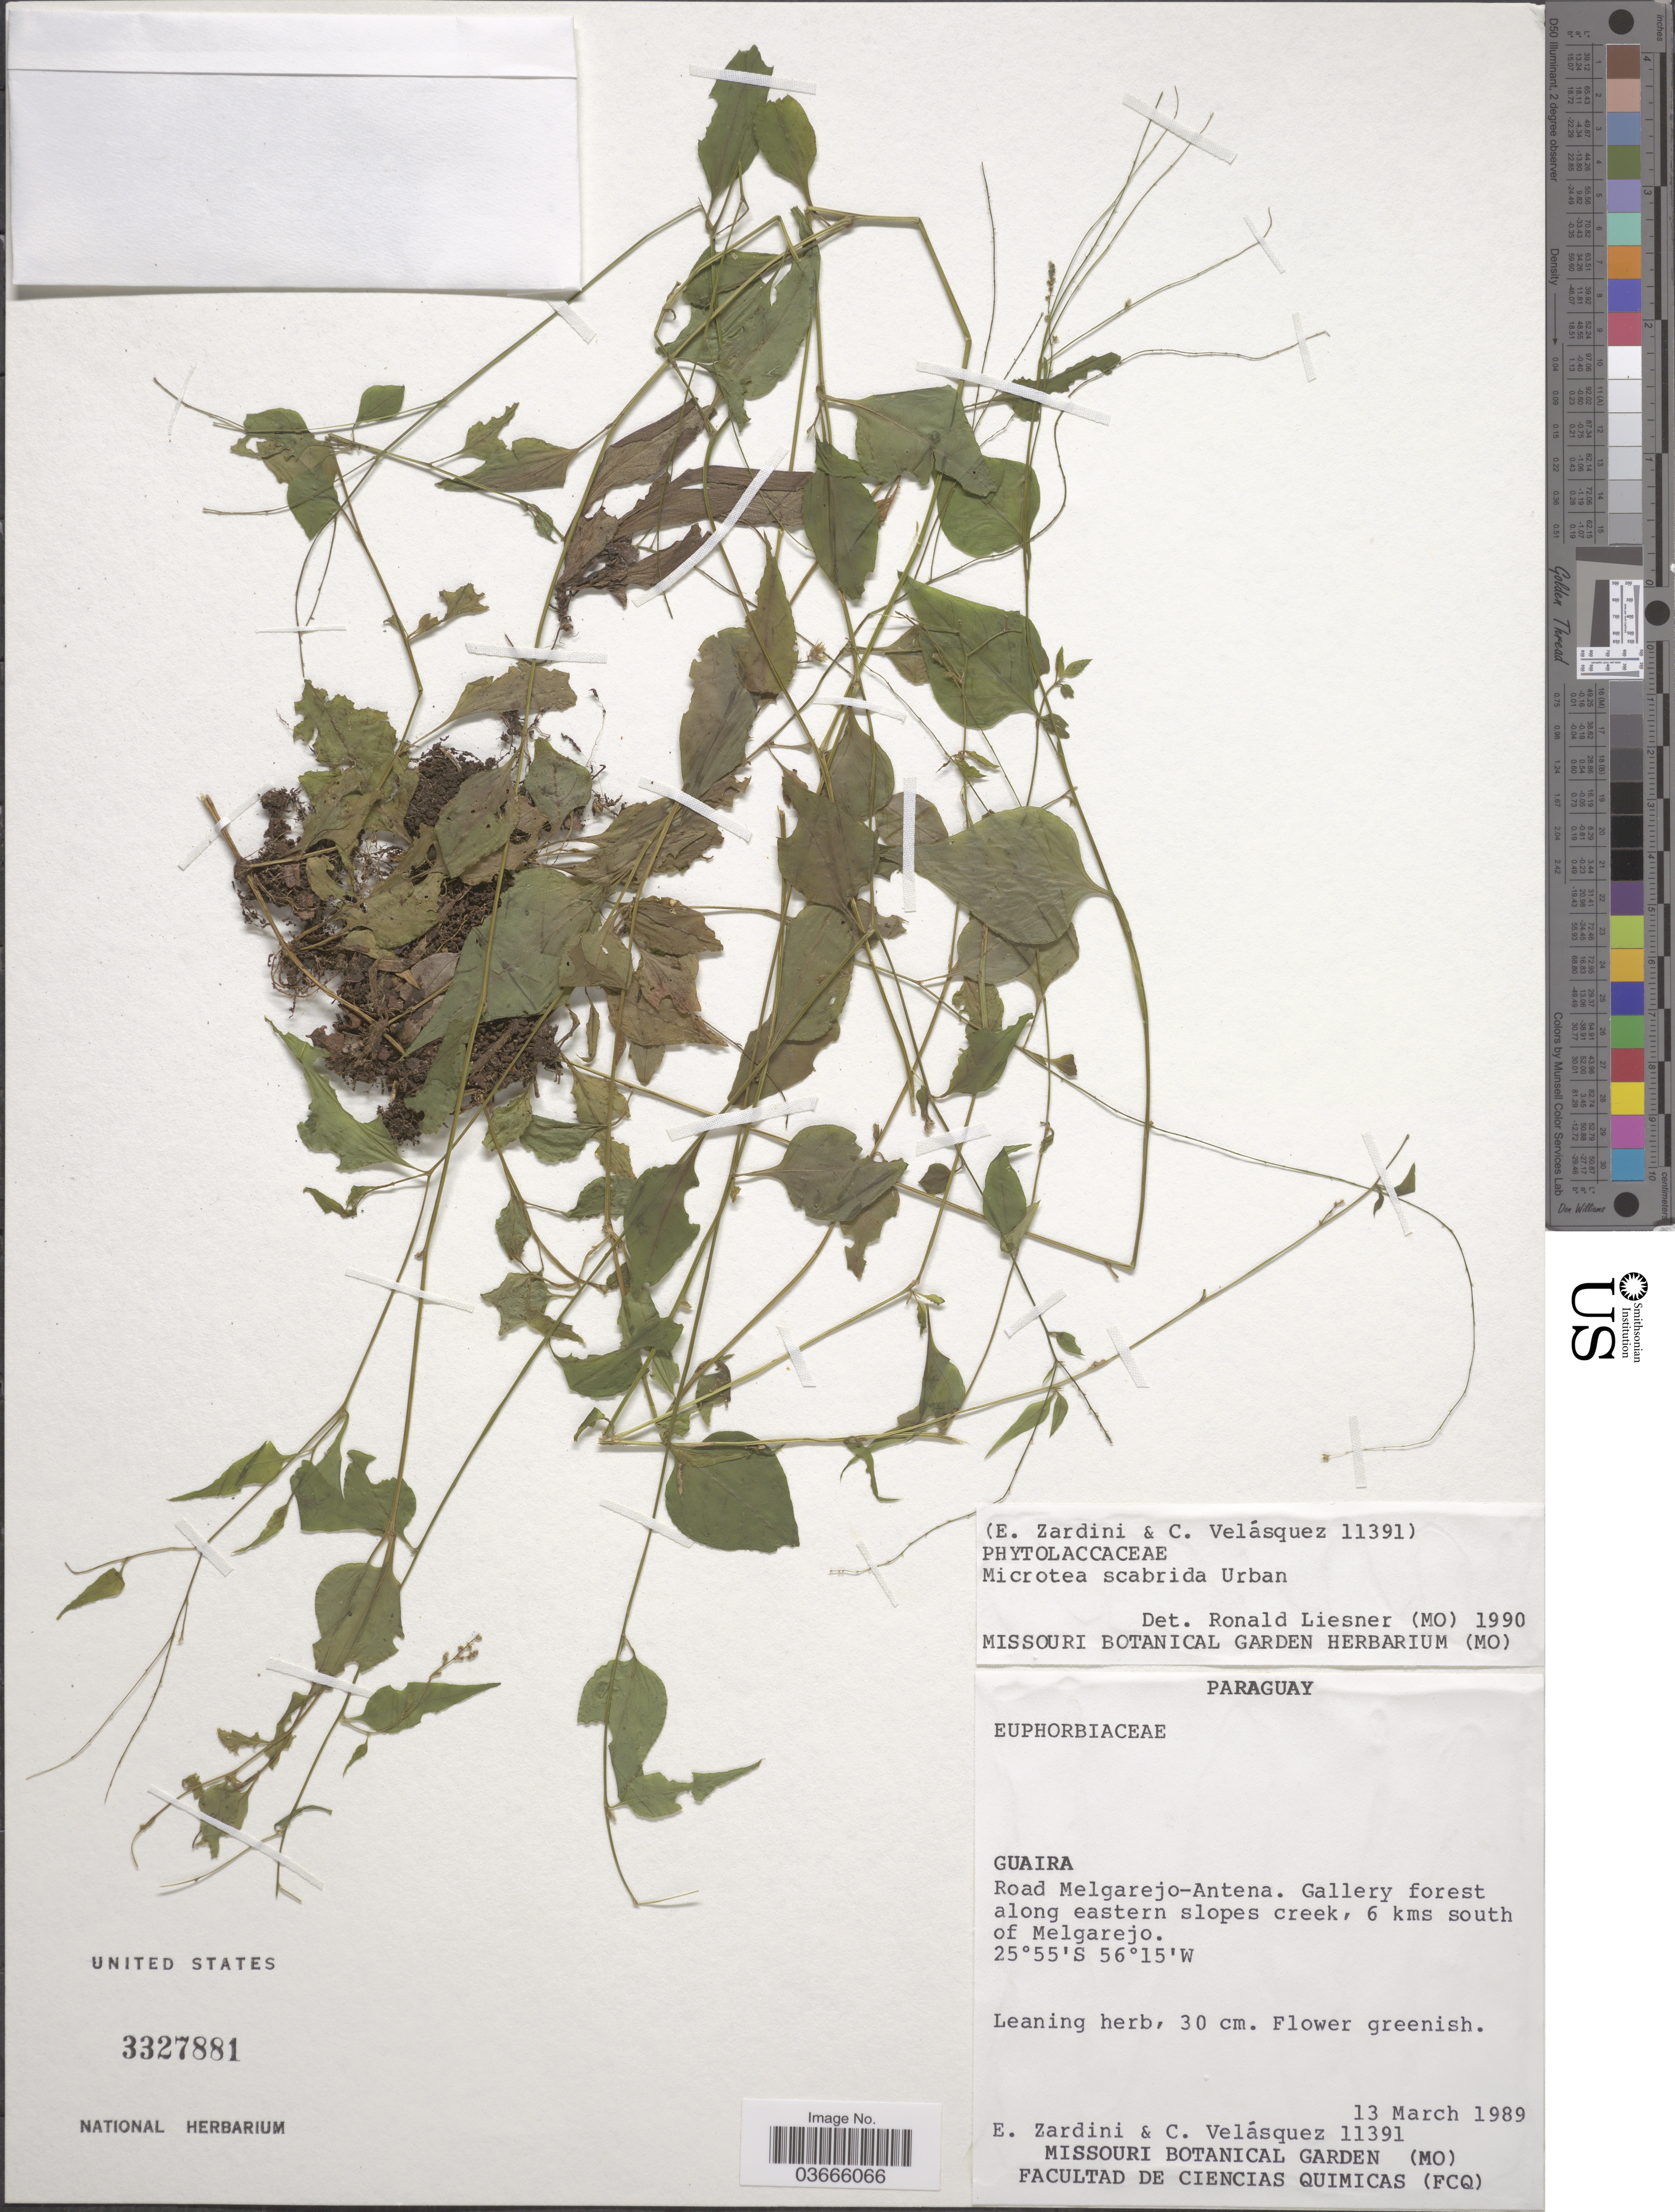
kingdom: Plantae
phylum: Tracheophyta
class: Magnoliopsida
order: Caryophyllales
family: Microteaceae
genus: Microtea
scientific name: Microtea scabrida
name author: Urb.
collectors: E. Zardini & C. Velásquez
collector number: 11391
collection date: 1989-03-13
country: Paraguay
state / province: Guaira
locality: Road Melgarejo-Antena. Gallery forest along eastern slopes creek, 6 kms south of Melgarejo.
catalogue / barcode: US 3327881